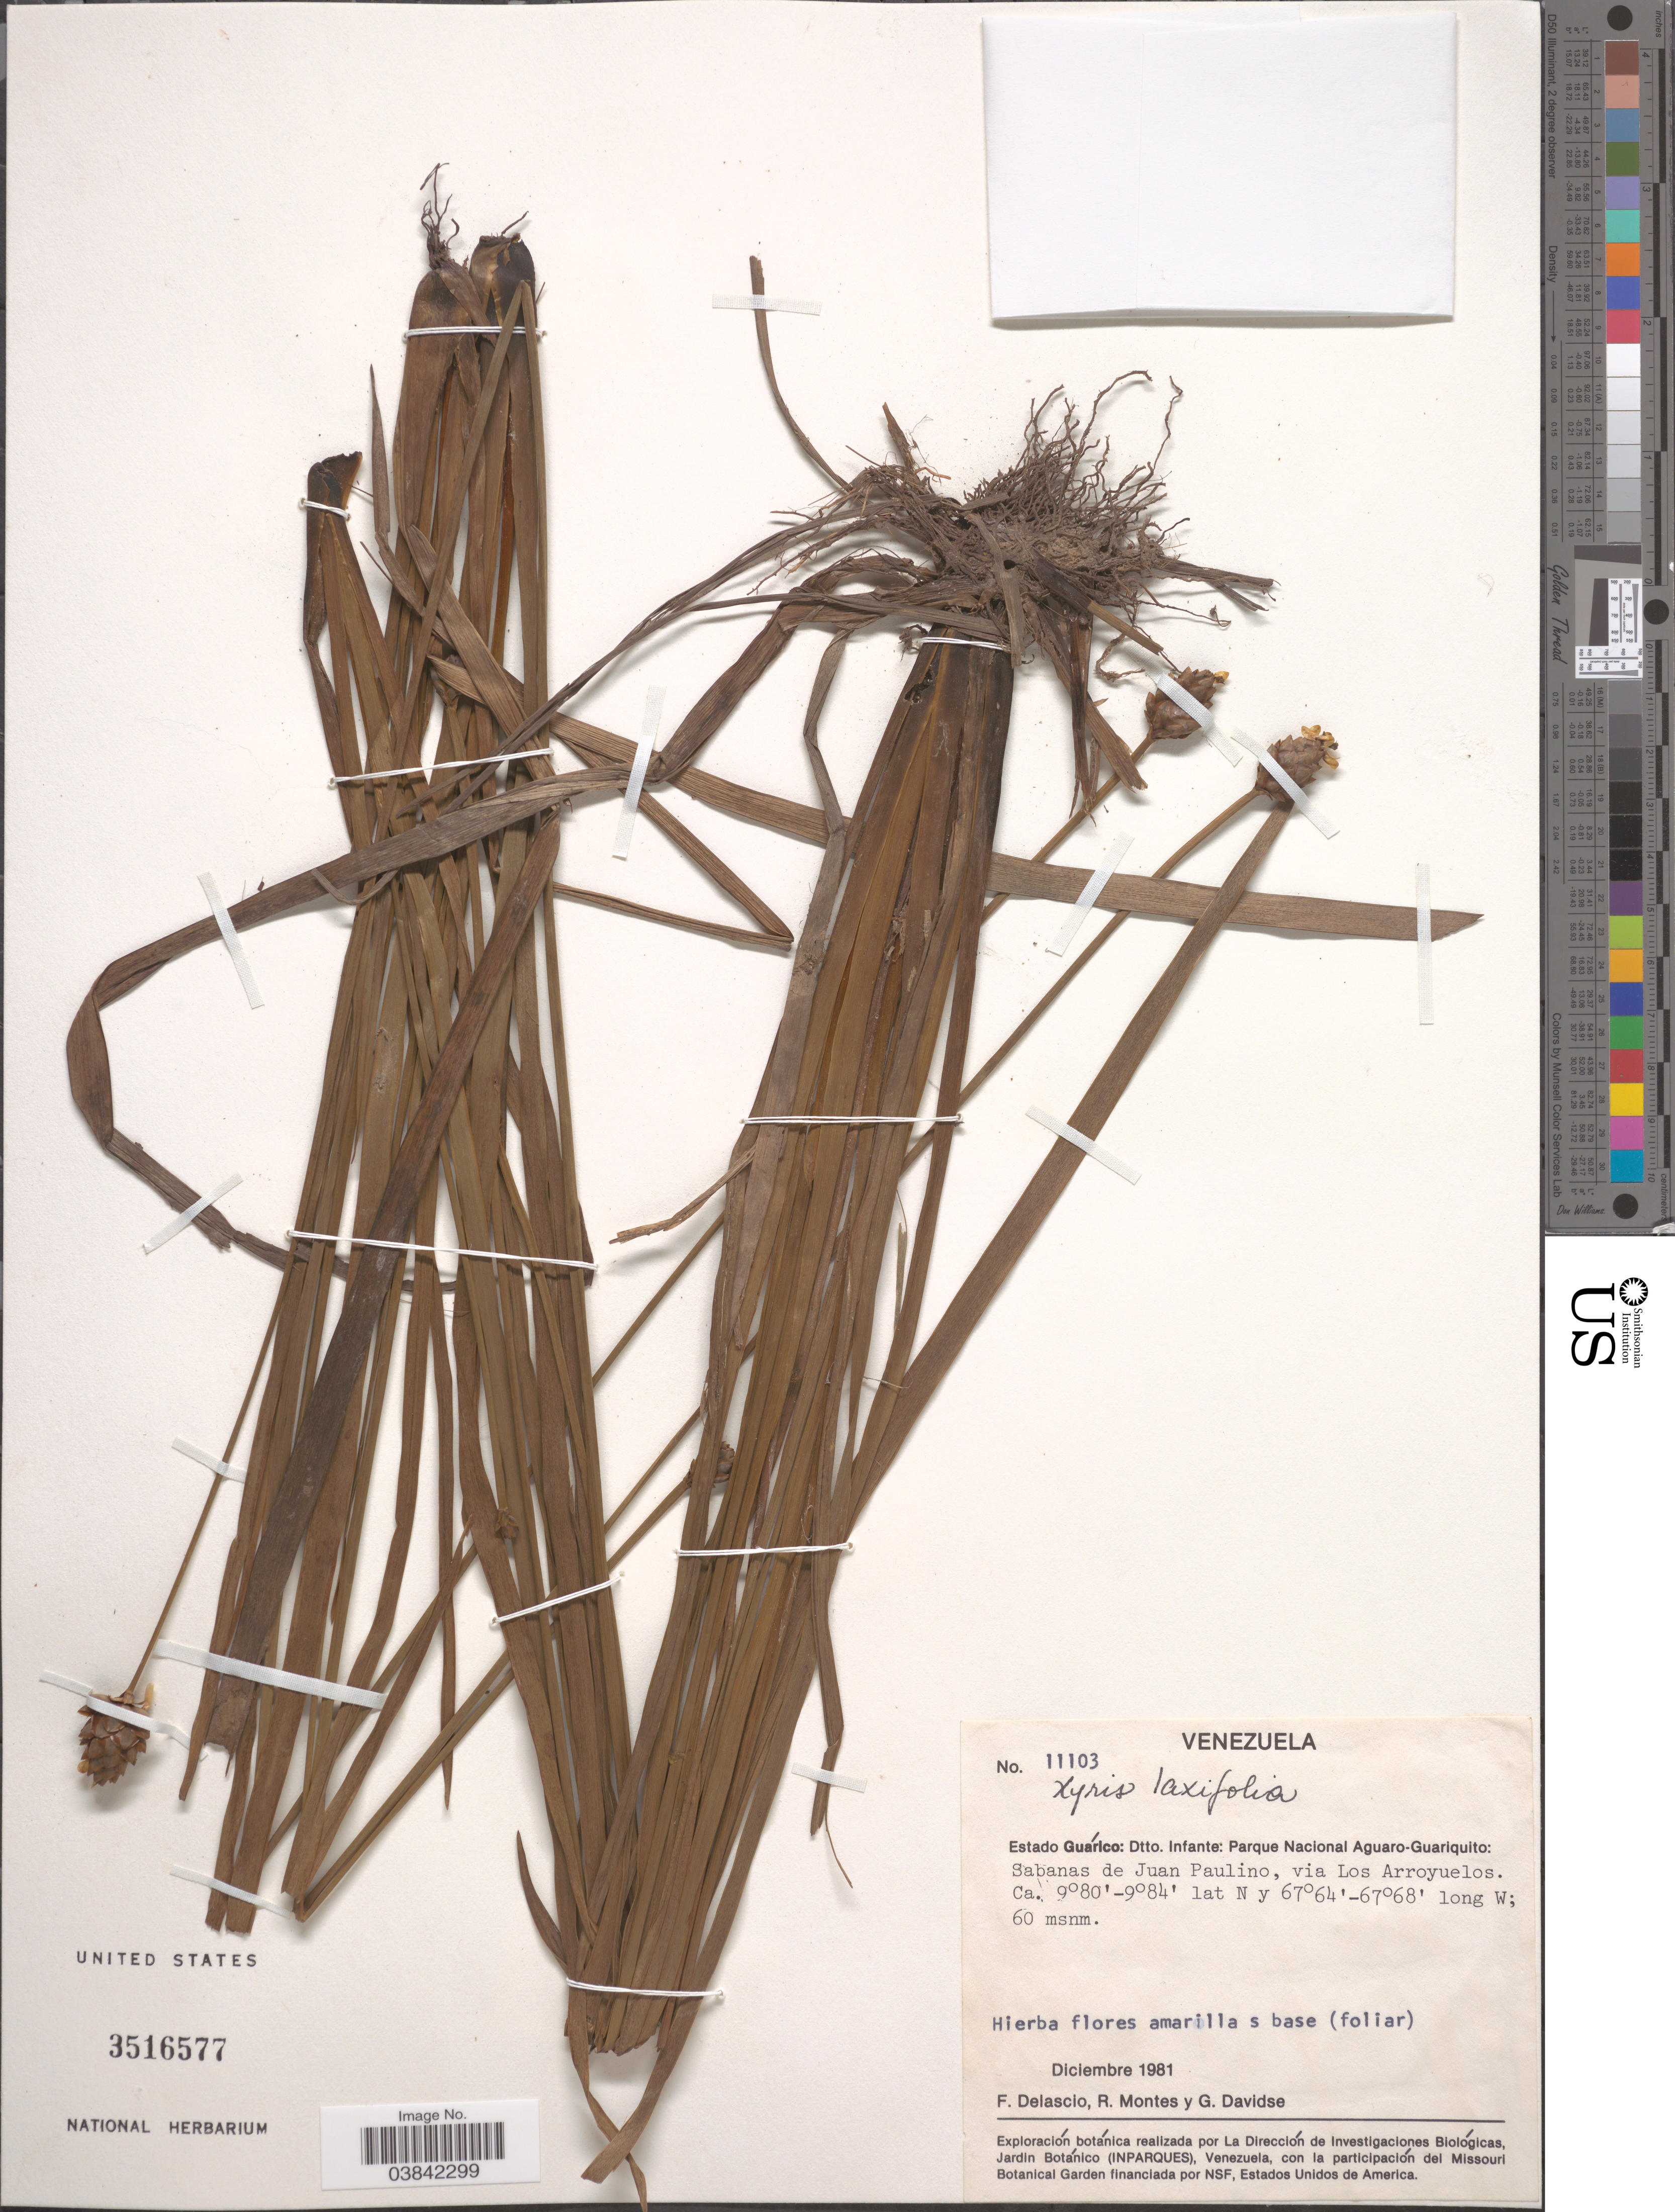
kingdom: Plantae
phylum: Tracheophyta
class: Liliopsida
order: Poales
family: Xyridaceae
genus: Xyris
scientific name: Xyris laxifolia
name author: Mart.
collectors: F. Delascio C., R. Montes & G. Davidse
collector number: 11103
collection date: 1981-12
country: Venezuela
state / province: Guarico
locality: Dtto. Infante: Parque Nacional Aguaro-Guariquito: Sabanas de Juan Paulino, via Los Arroyuelos.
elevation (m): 60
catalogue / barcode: US 3516577